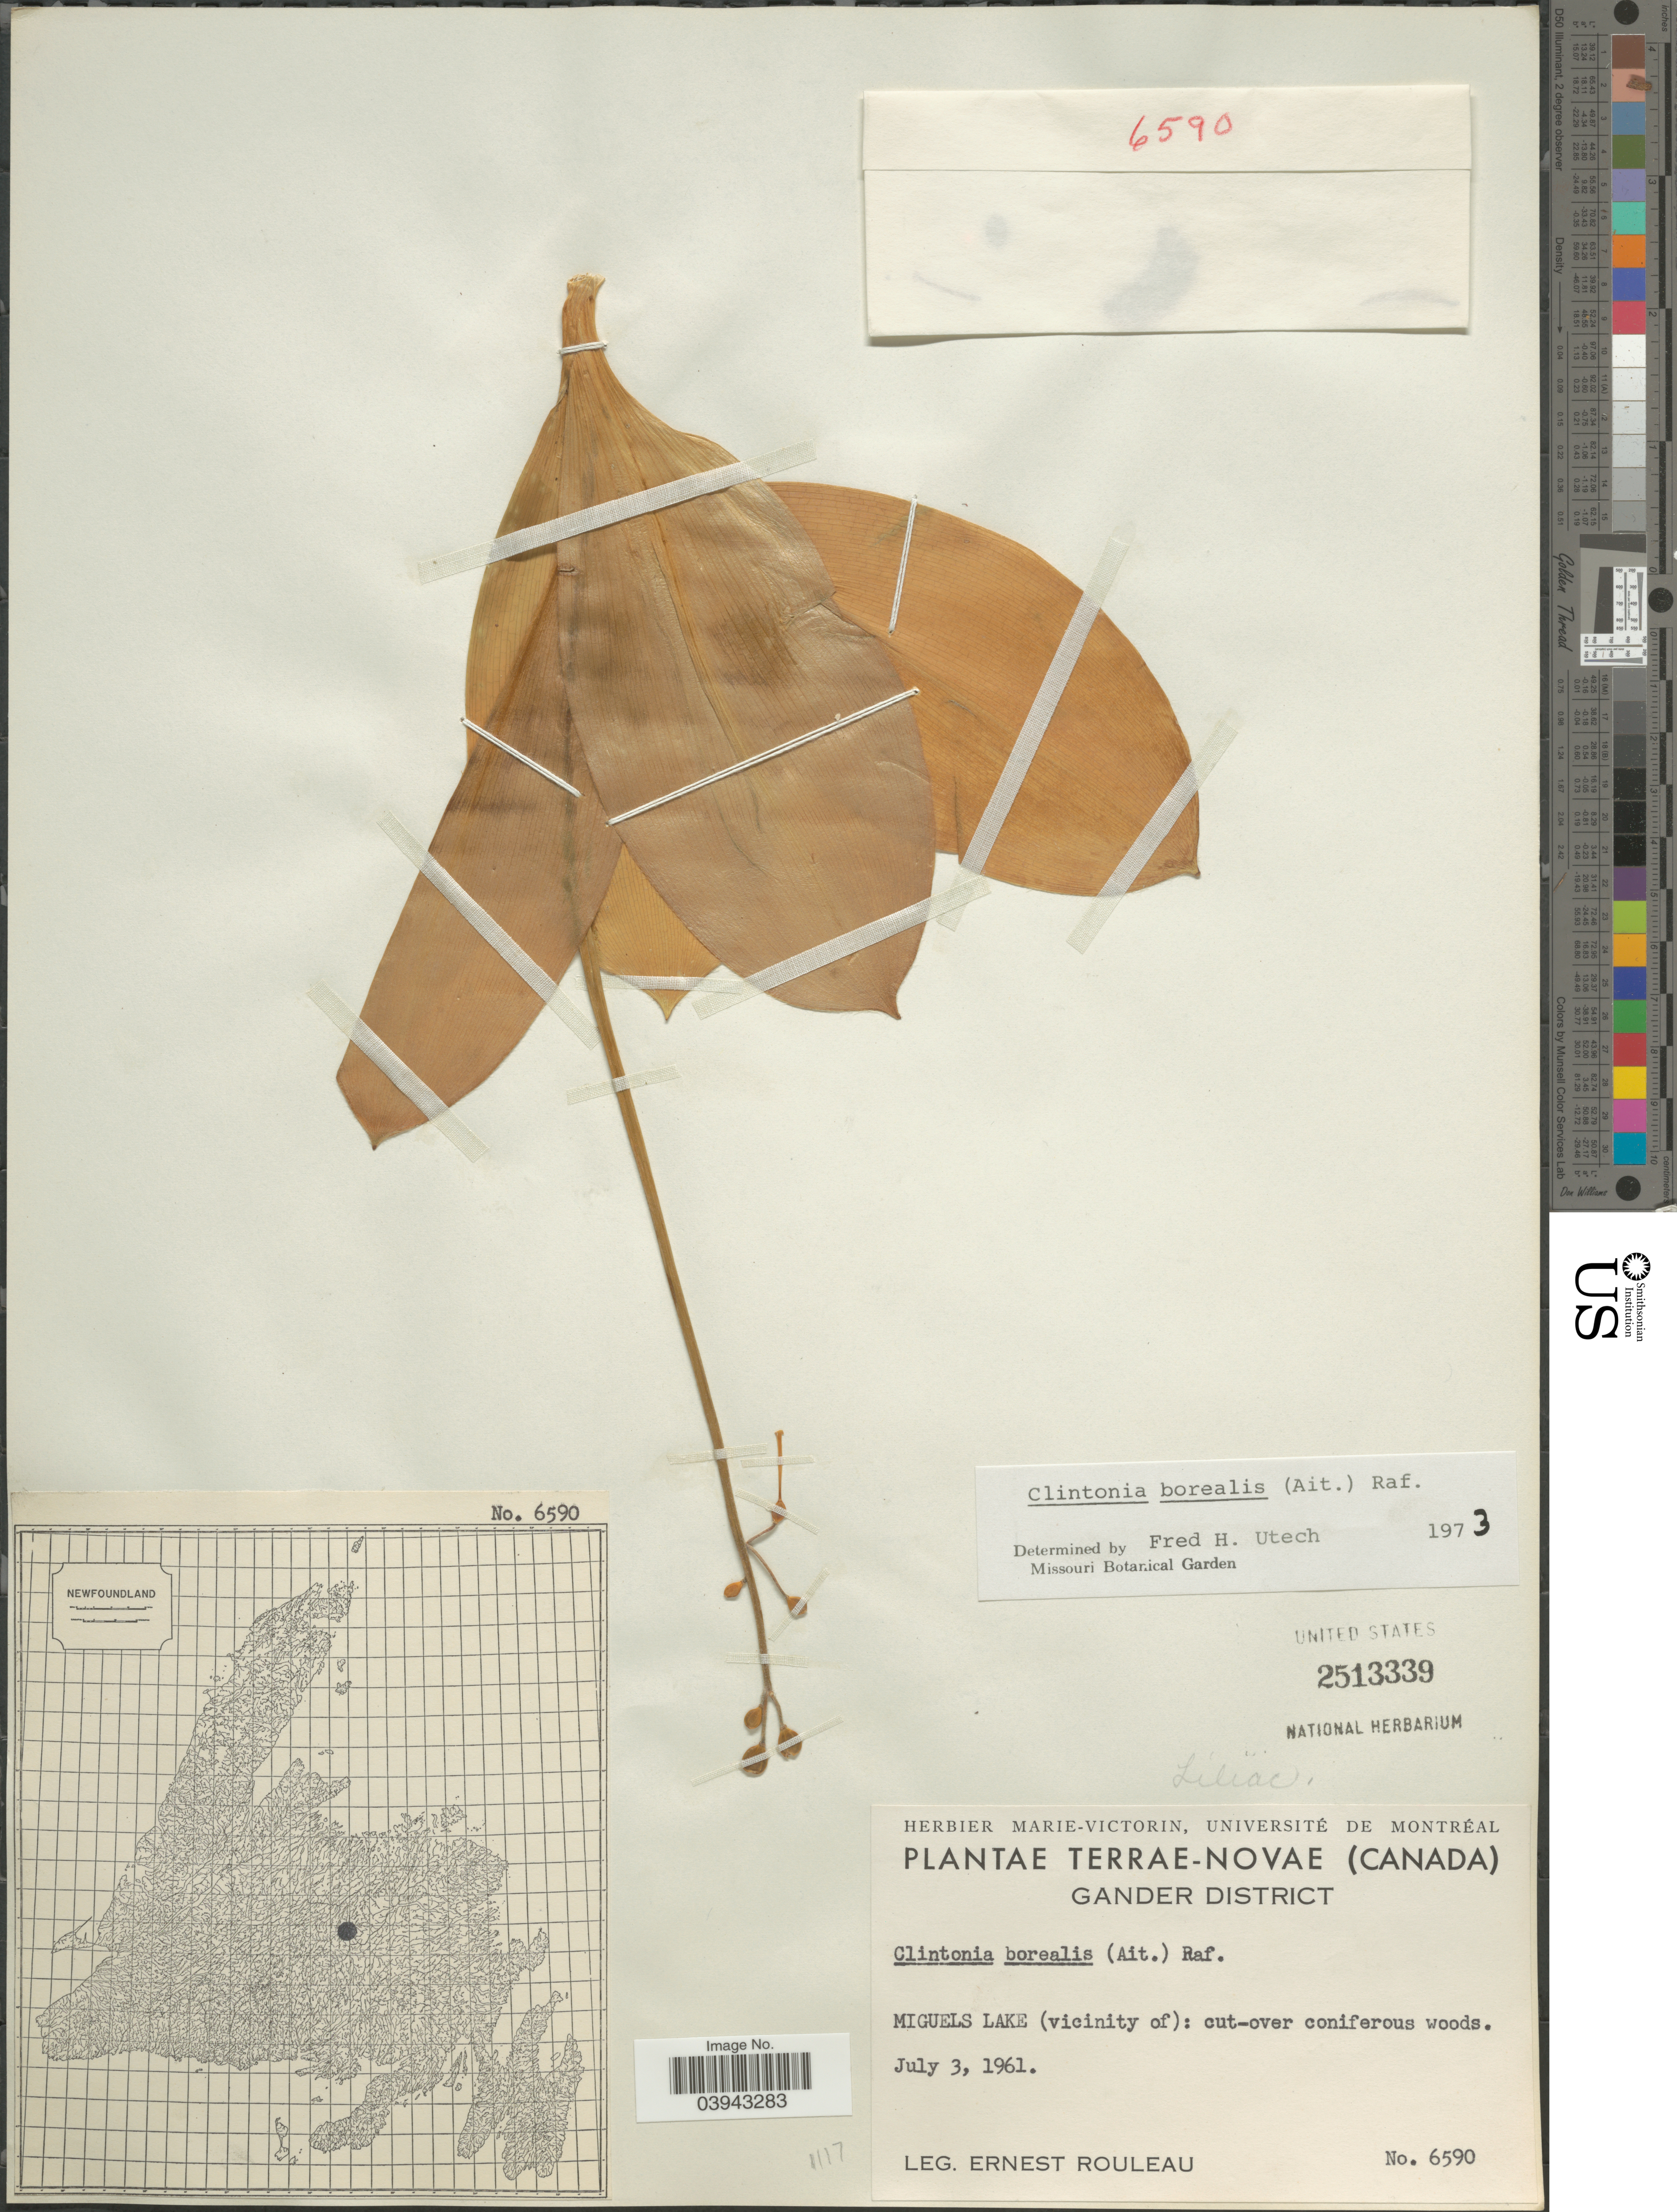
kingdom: Plantae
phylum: Tracheophyta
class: Liliopsida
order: Liliales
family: Liliaceae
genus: Clintonia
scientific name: Clintonia borealis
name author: (Aiton) Raf.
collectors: J. Rouleau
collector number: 6590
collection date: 1961-07-03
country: Canada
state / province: Newfoundland and Labrador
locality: Terrae-Novae. Gander District. Miguels Lake (vicinity of).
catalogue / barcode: US 2513339